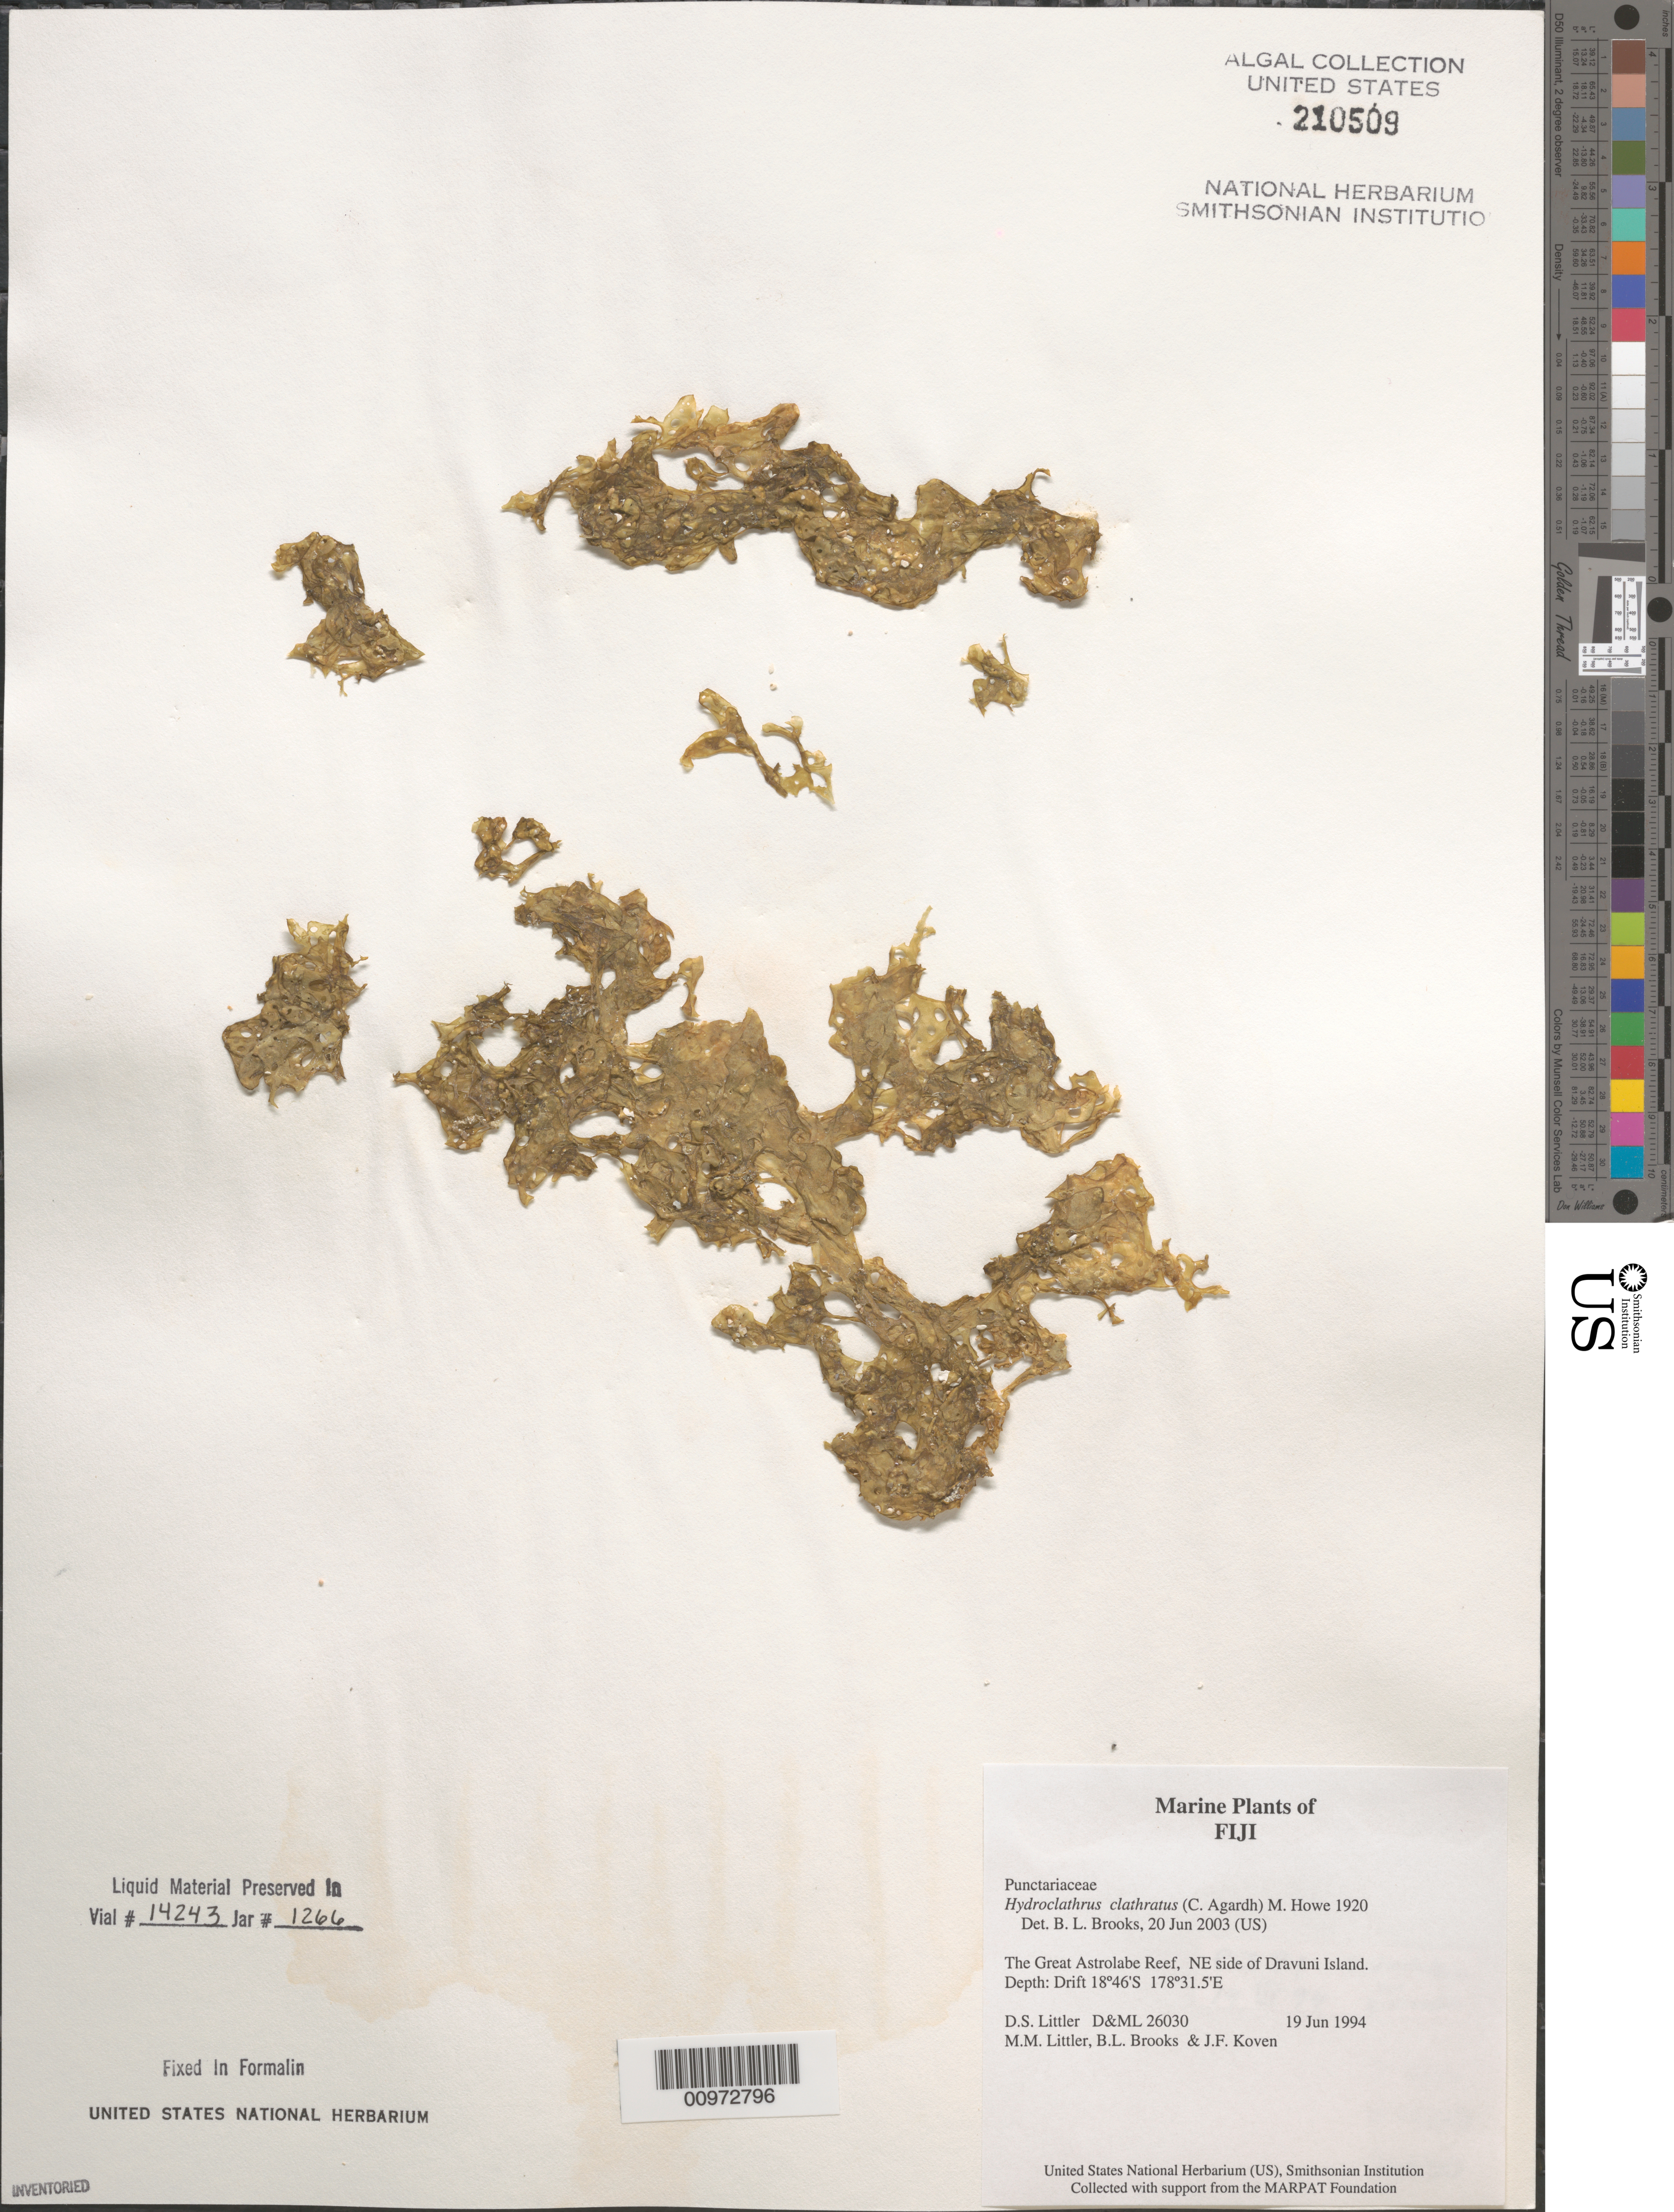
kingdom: Chromista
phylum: Ochrophyta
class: Phaeophyceae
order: Scytosiphonales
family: Scytosiphonaceae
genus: Hydroclathrus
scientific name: Hydroclathrus clathratus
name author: (C. Agardh) M. Howe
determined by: Brooks, B. L., (BOT), Smithsonian Institution - National Museum of Natural History (UNITED STATES)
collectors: D. S. Littler, M. M. Littler, B. Brooks & J. Koven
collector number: D&ML 26030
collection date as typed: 19 Jun 1994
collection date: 1994-06-19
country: Fiji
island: Dravuni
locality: Great Astrolabe Reef, northeast side of island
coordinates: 18 46'S, 178 31.5'E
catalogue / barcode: US 210509